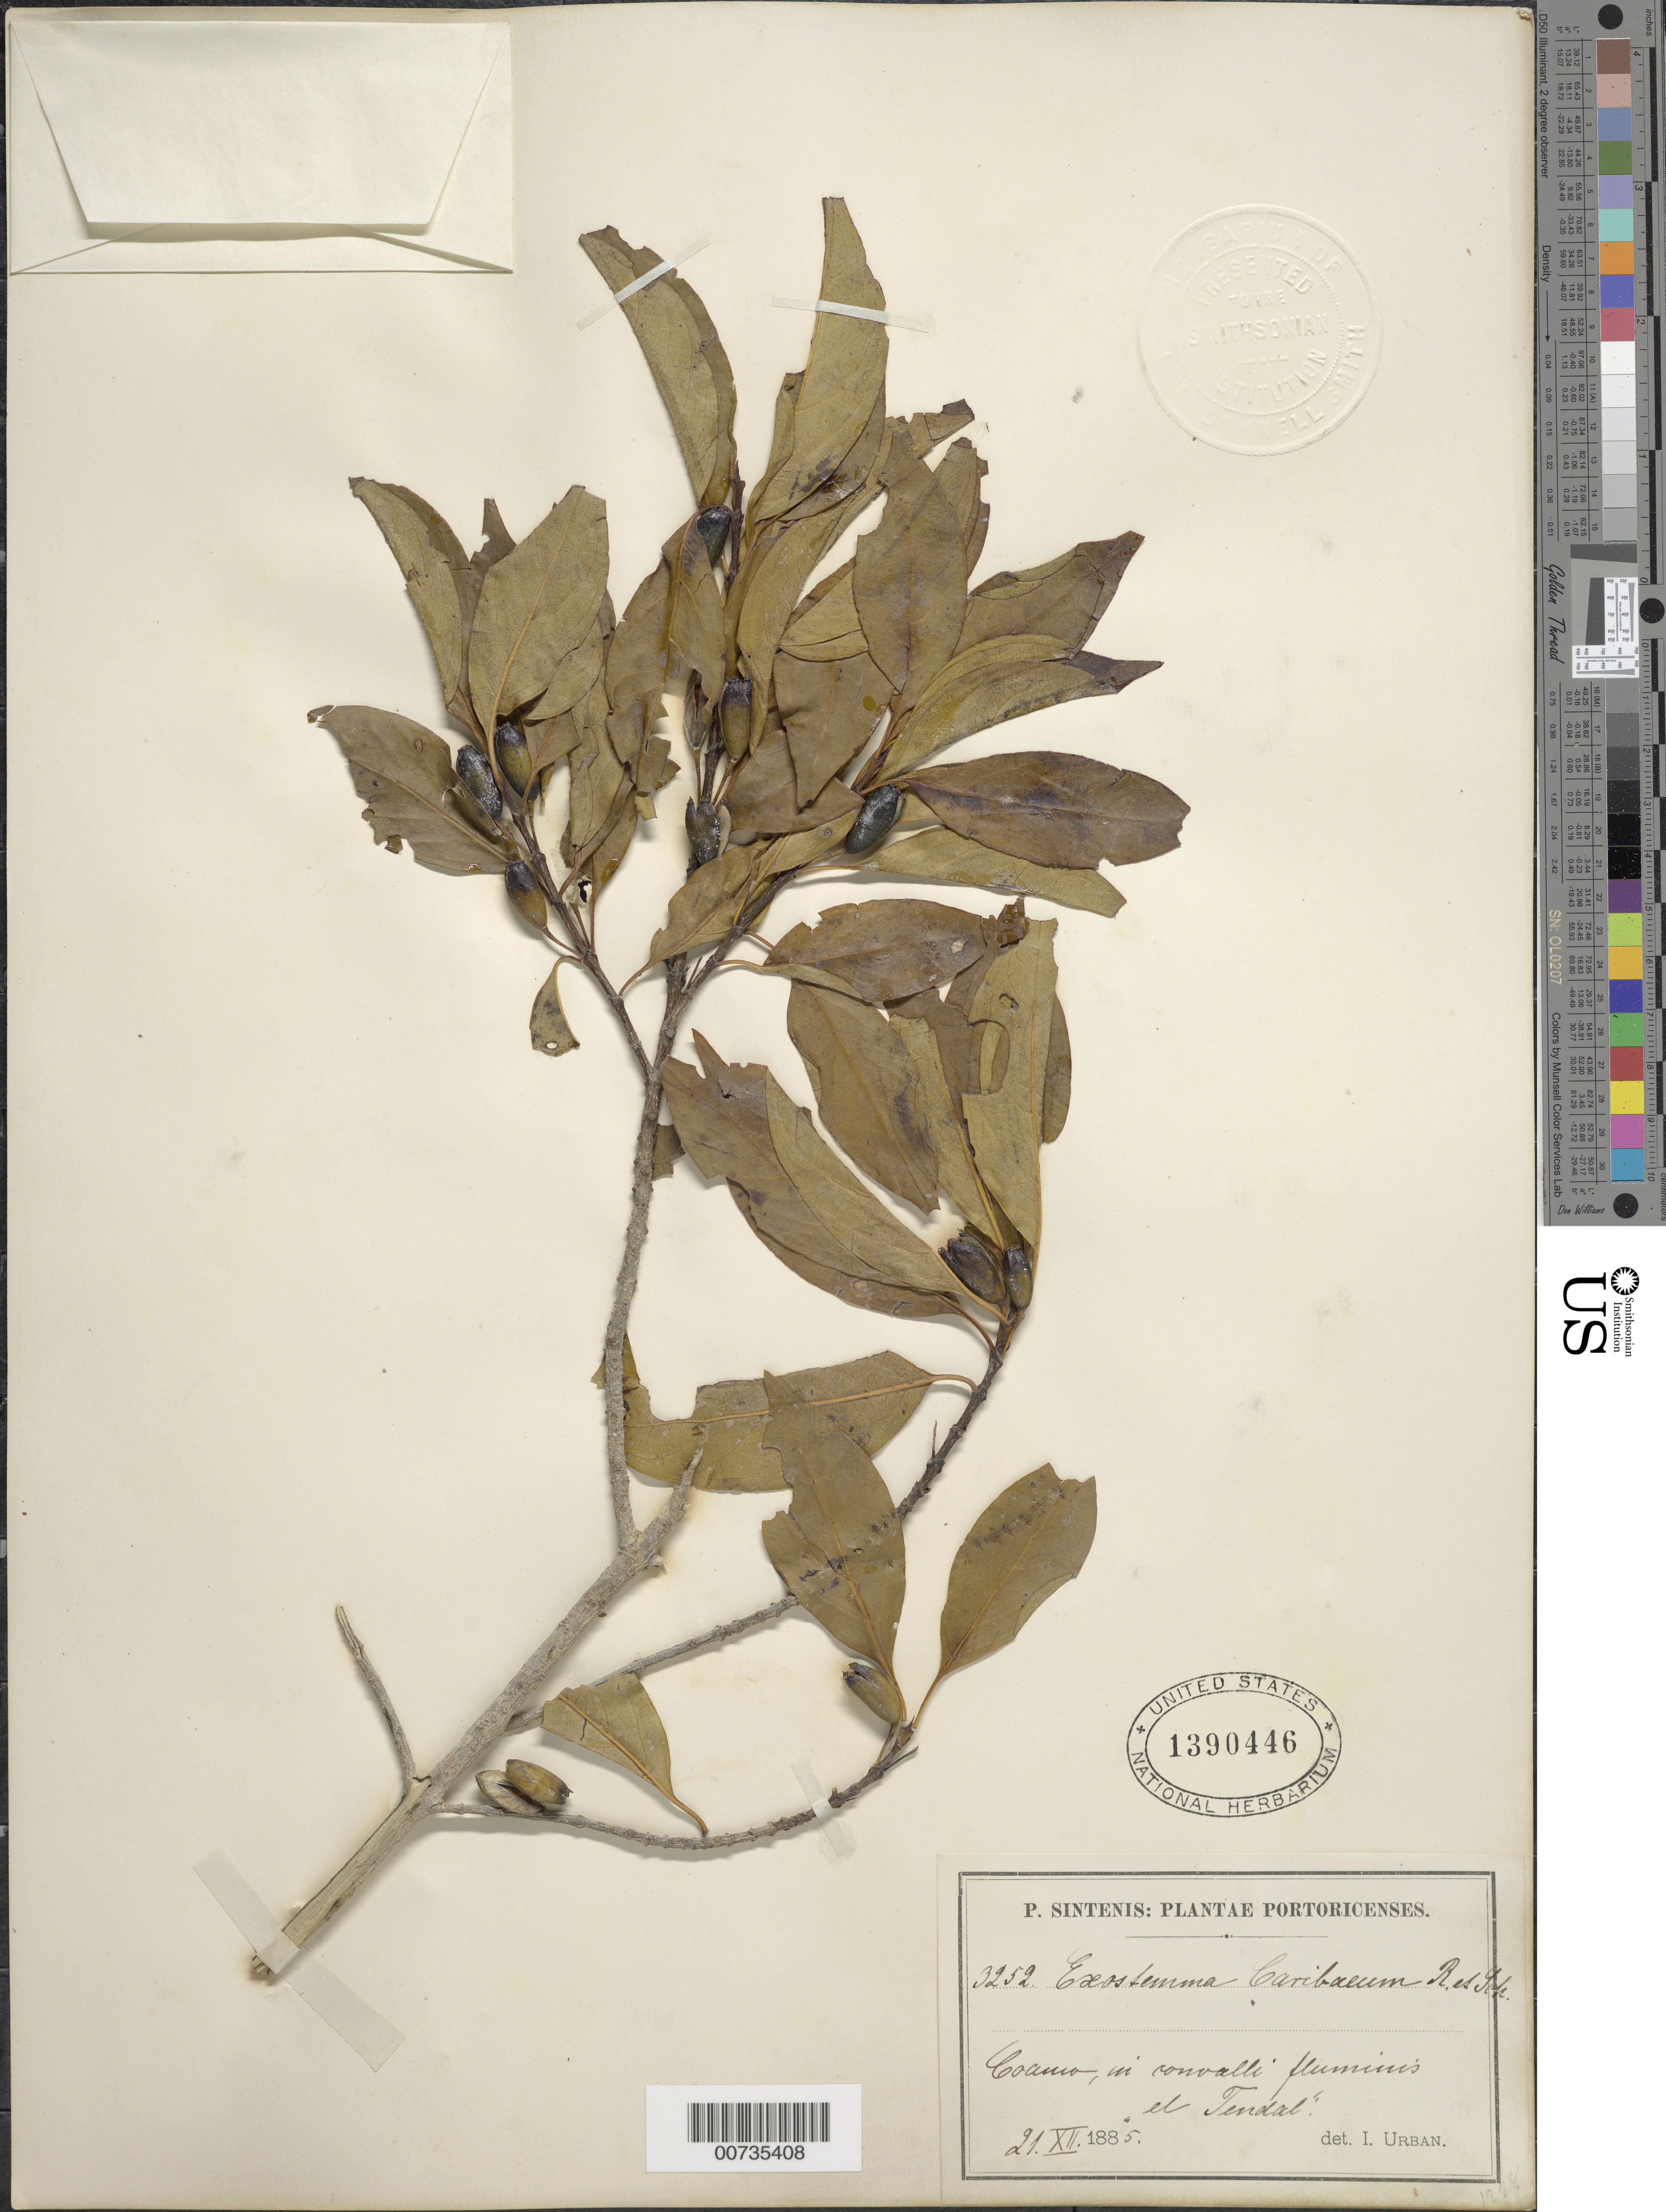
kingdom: Plantae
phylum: Tracheophyta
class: Magnoliopsida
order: Gentianales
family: Rubiaceae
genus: Exostema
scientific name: Exostema caribaeum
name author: (Jacq.) Roem. & Schult.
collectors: P. Sintenis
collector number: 3252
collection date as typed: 21 Dec 1885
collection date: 1885-12-21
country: Puerto Rico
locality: Coamo.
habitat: In convalli fluminis el Tendal.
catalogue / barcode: US 1390446